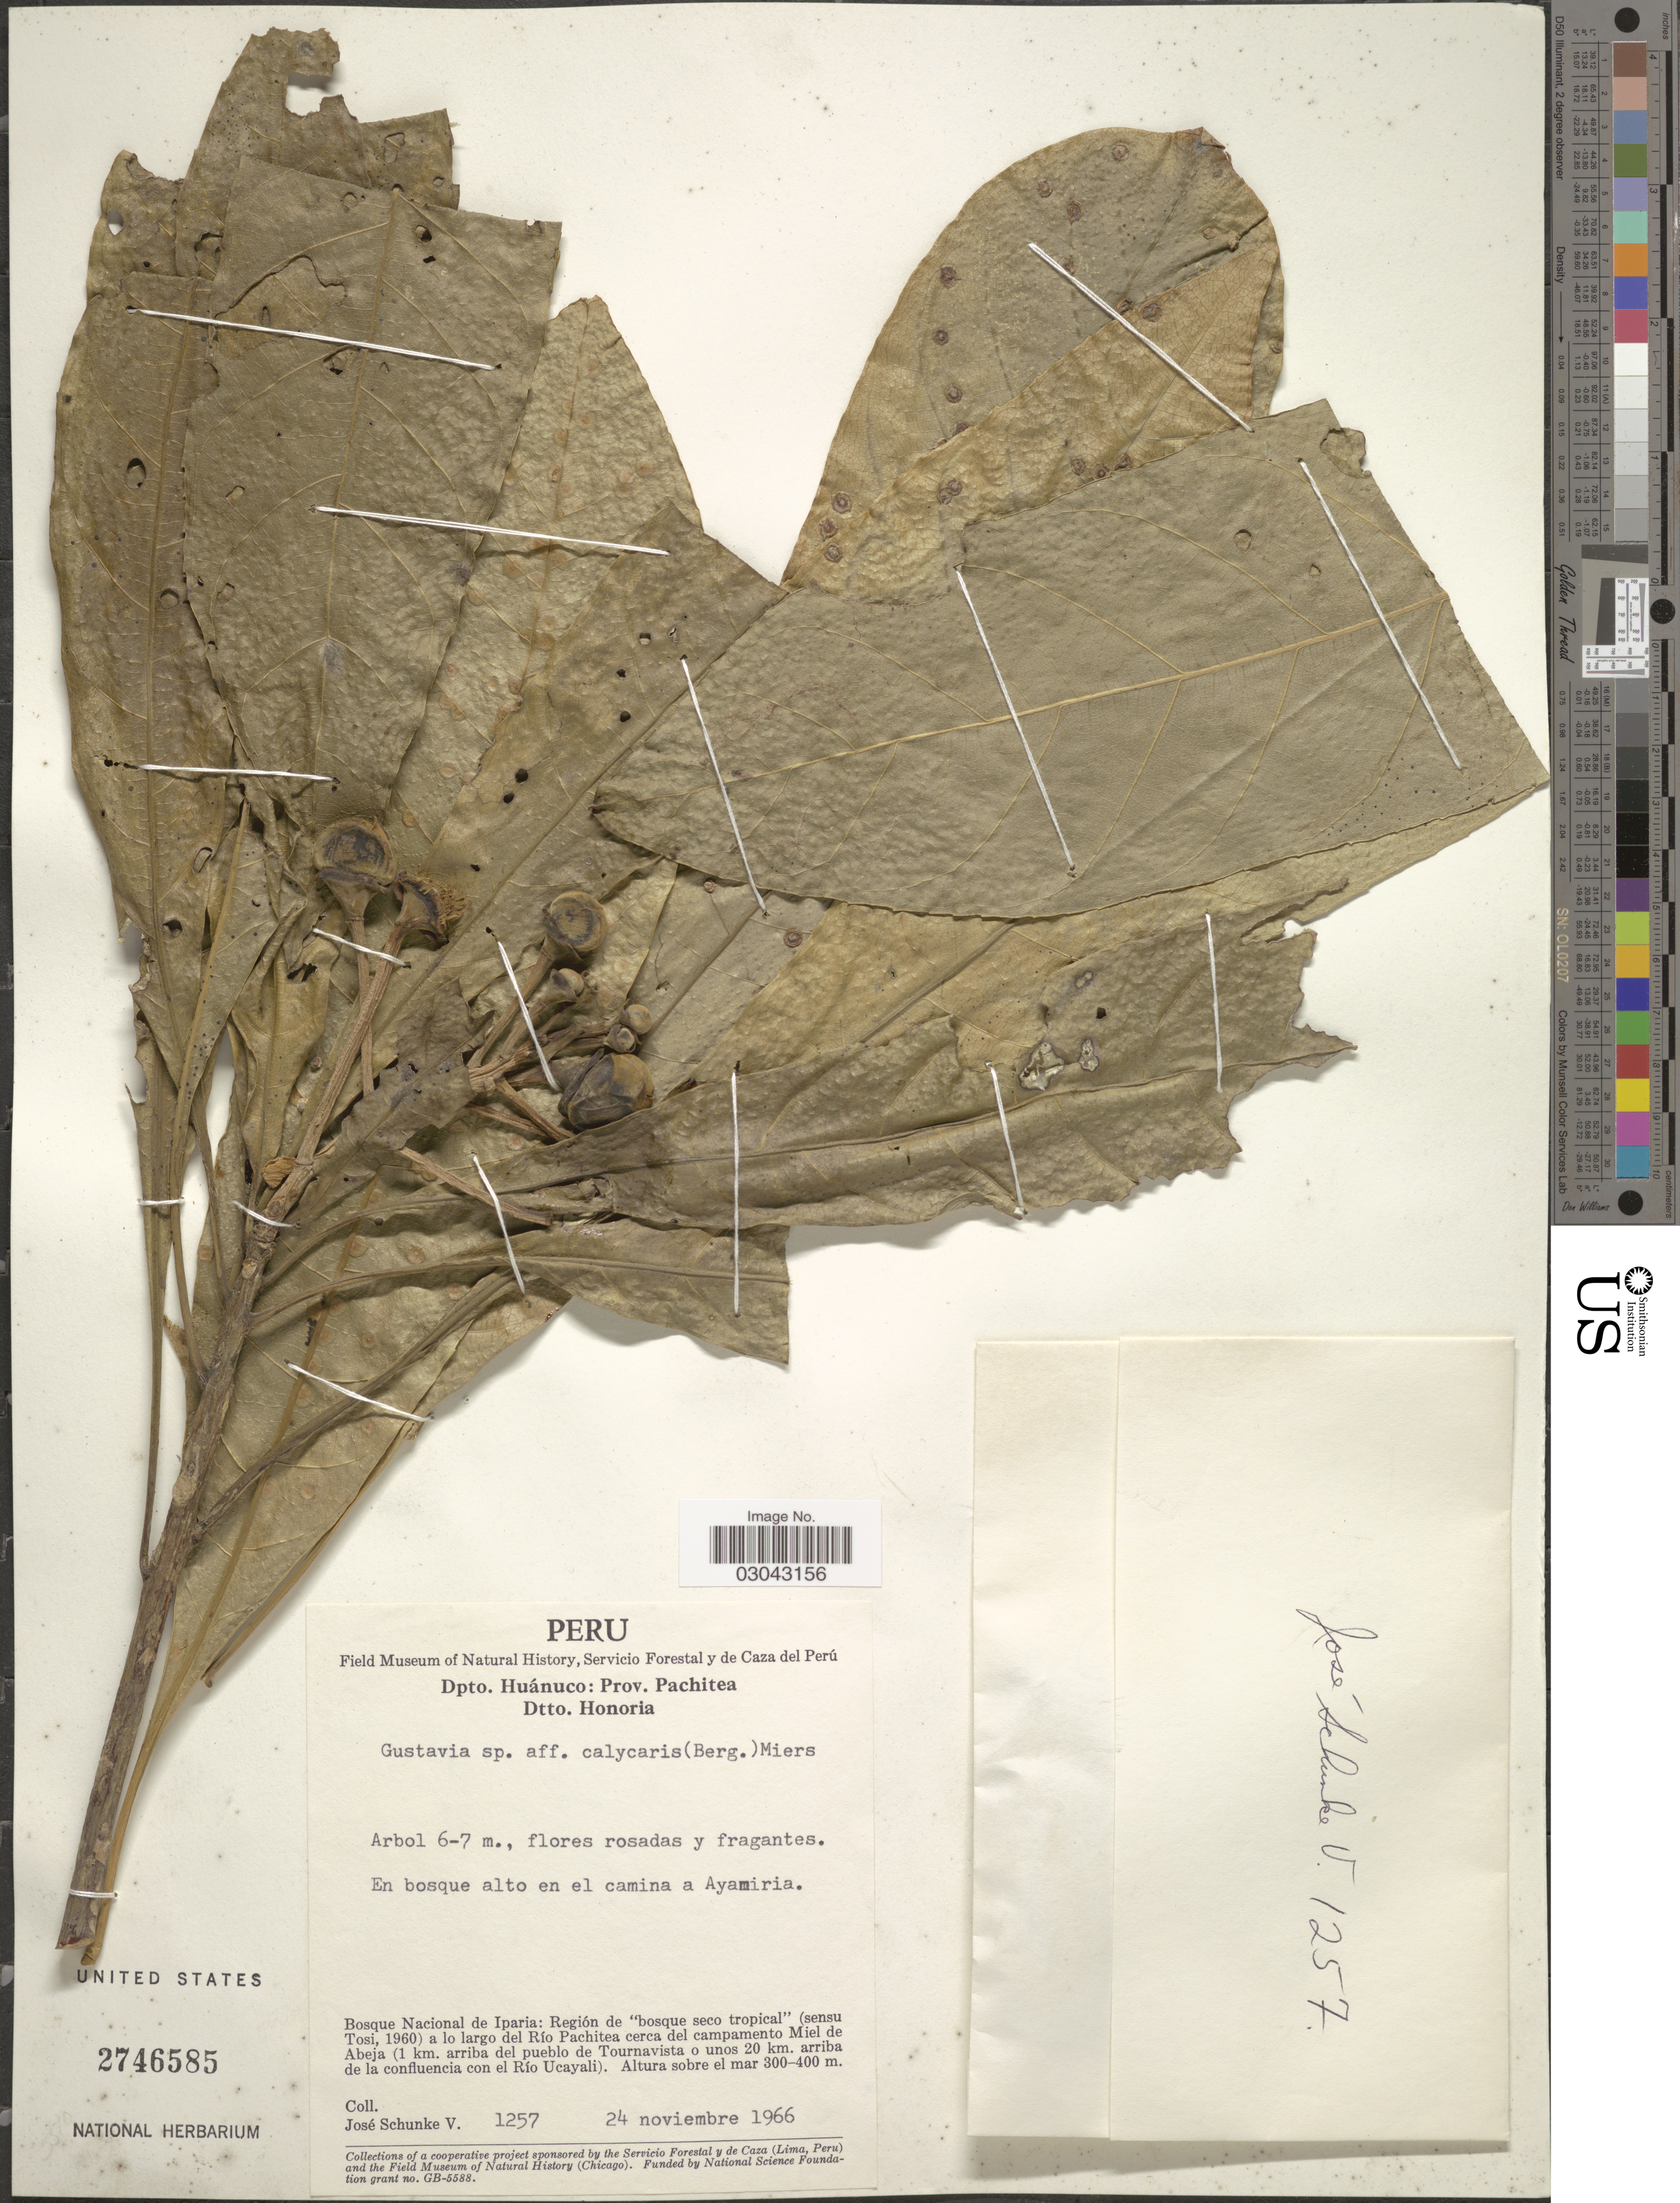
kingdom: Plantae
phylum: Tracheophyta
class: Magnoliopsida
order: Ericales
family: Lecythidaceae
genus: Gustavia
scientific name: Gustavia augusta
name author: L.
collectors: J. Schunke Vigo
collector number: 1257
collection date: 1966-11-24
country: Peru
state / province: Huánuco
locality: Dpto. Huánuco: Prov. Pachitea, Dtto. Honoria. En bosque alto en el camina a Ayamiria. Bosque Nacional de Iparia: Región de "bosque seco tropical" (sensu Tosi, 1960) a lo largo del Río Pachitea cerca del campamento Miel de Abeja (1 km. arriba del pueblo de Tournavista o unos 20 km. arriba de la confluencia con el Río Ucayali).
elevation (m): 300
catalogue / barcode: US 2746585